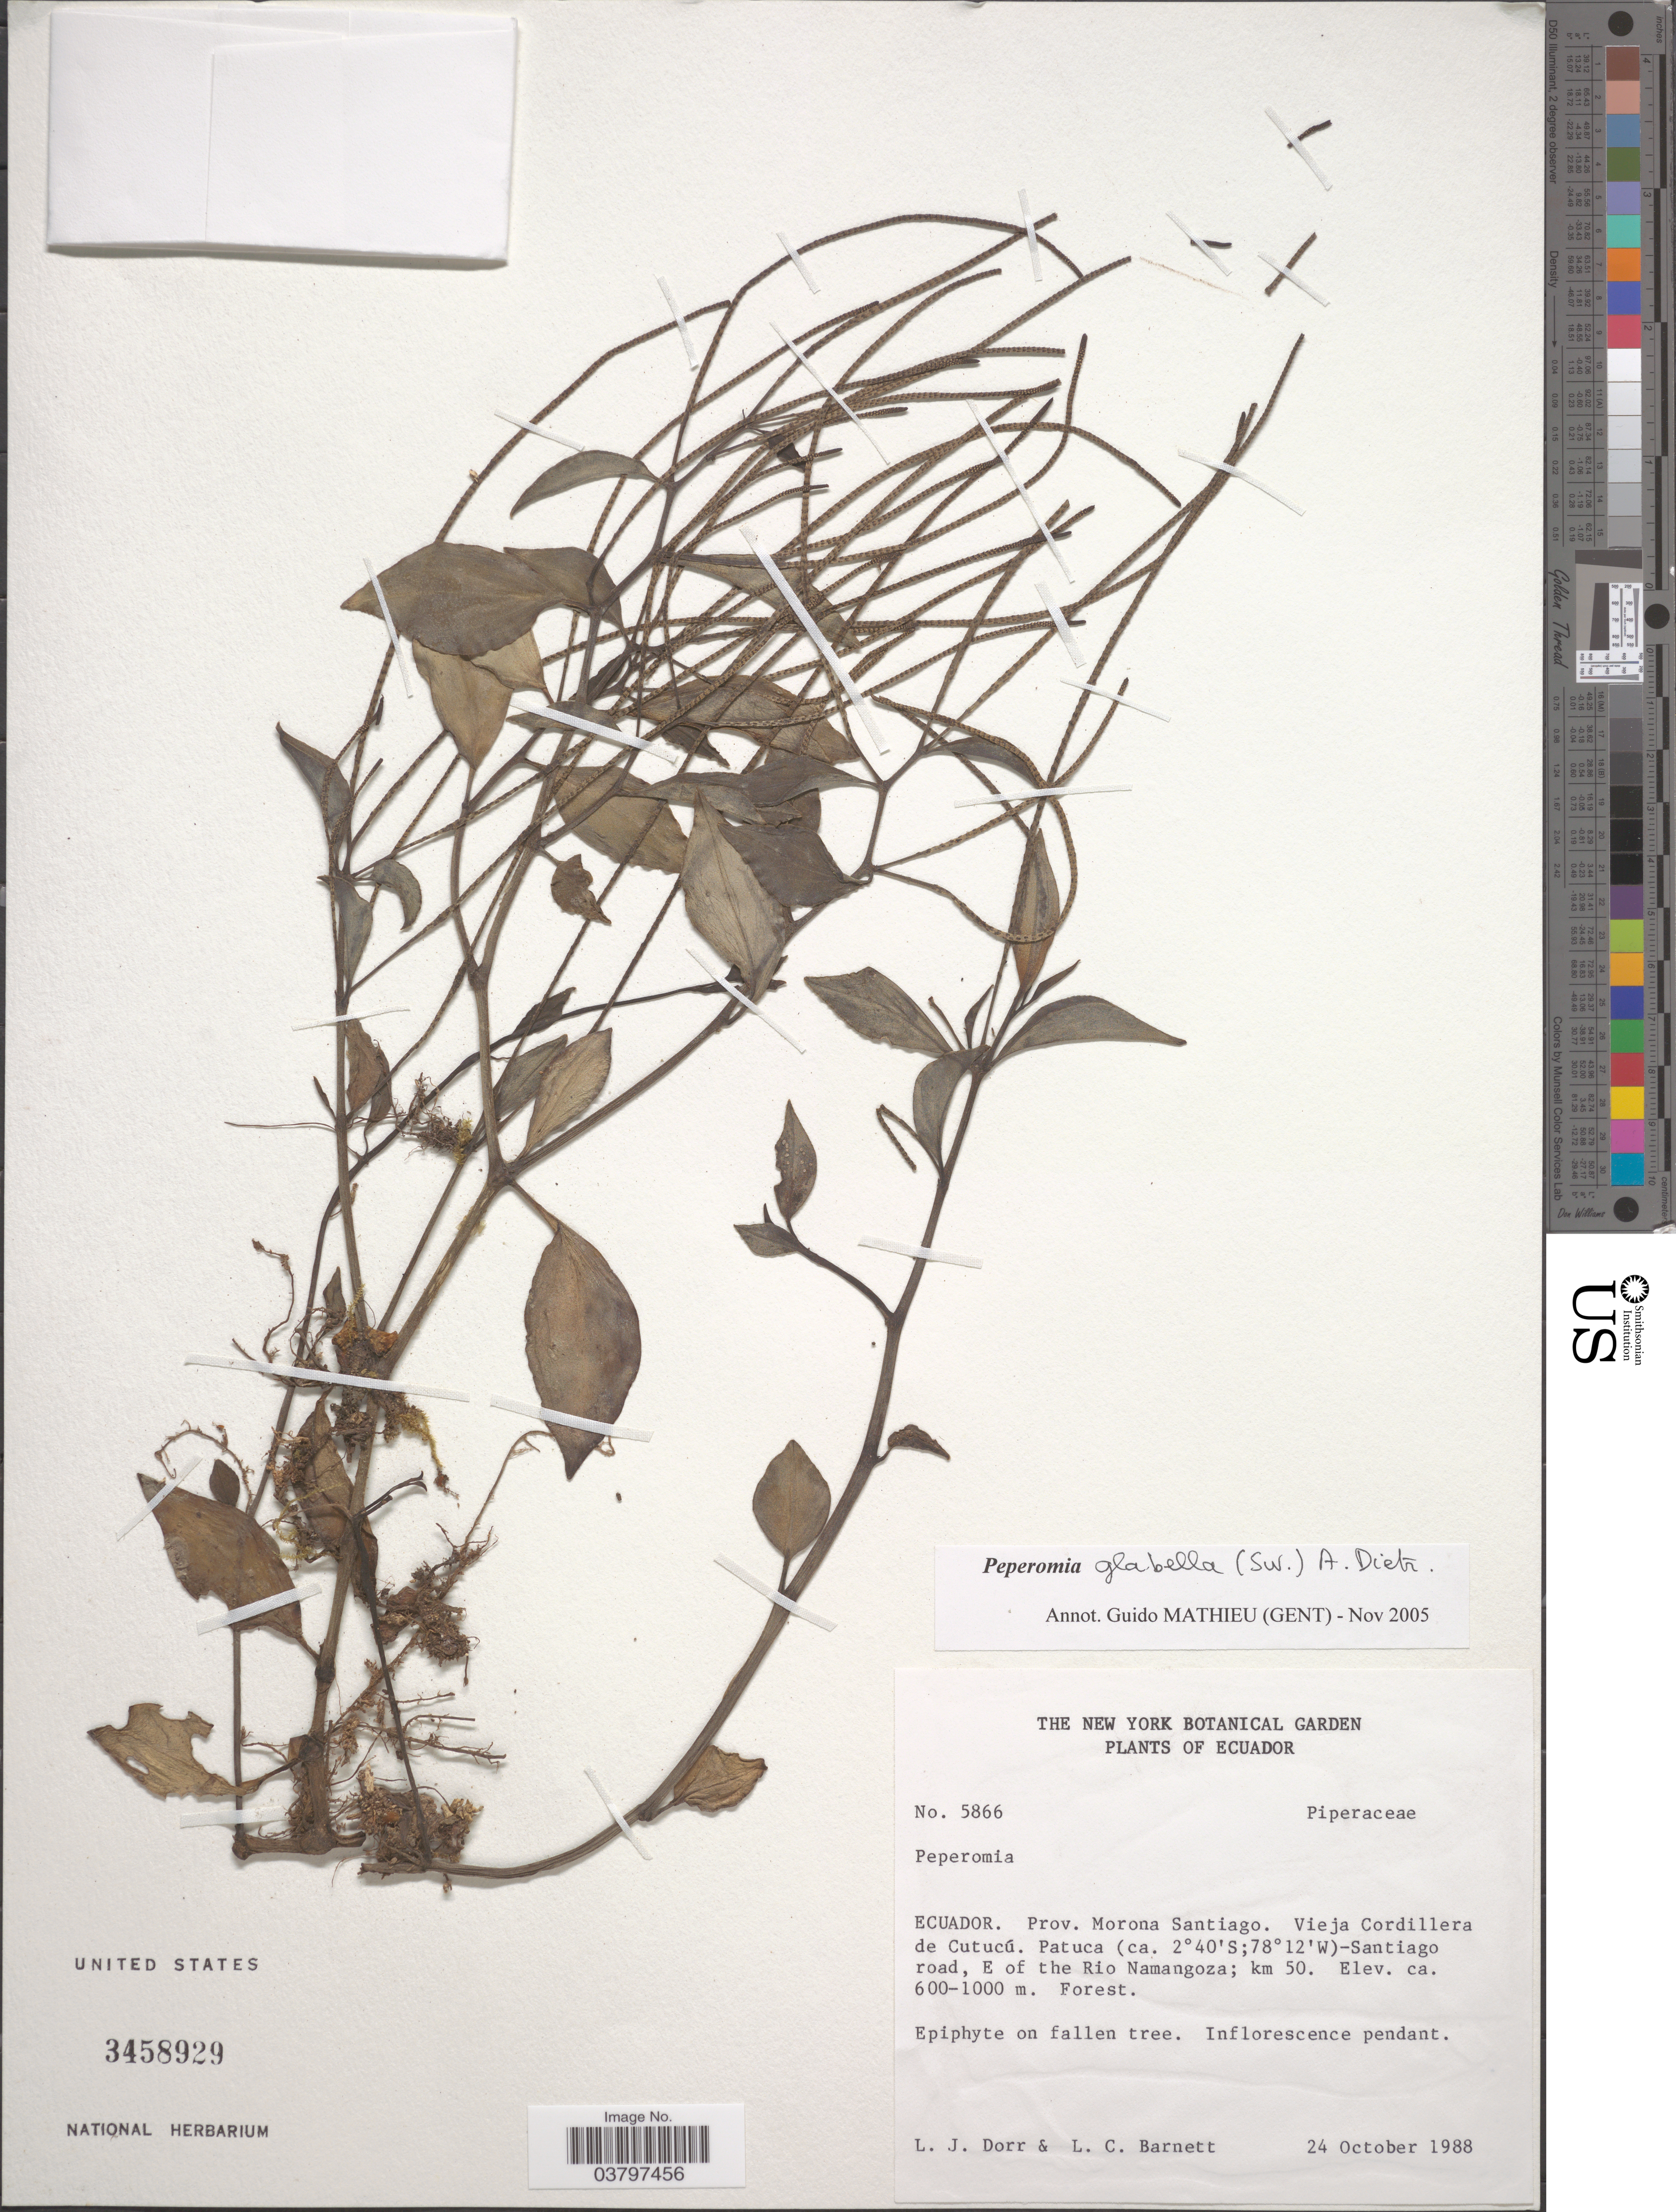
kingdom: Plantae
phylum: Tracheophyta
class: Magnoliopsida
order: Piperales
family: Piperaceae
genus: Peperomia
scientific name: Peperomia glabella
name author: (Sw.) A. Dietr.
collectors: L. J. Dorr & L. C. Barnett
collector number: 5866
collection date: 1988-10-24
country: Ecuador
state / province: Morona-Santiago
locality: Vieja Cordillera de Cutucú. Patuca-Santiago road, E of the Rio Namangoza; km 50.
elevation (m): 600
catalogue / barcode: US 3458929